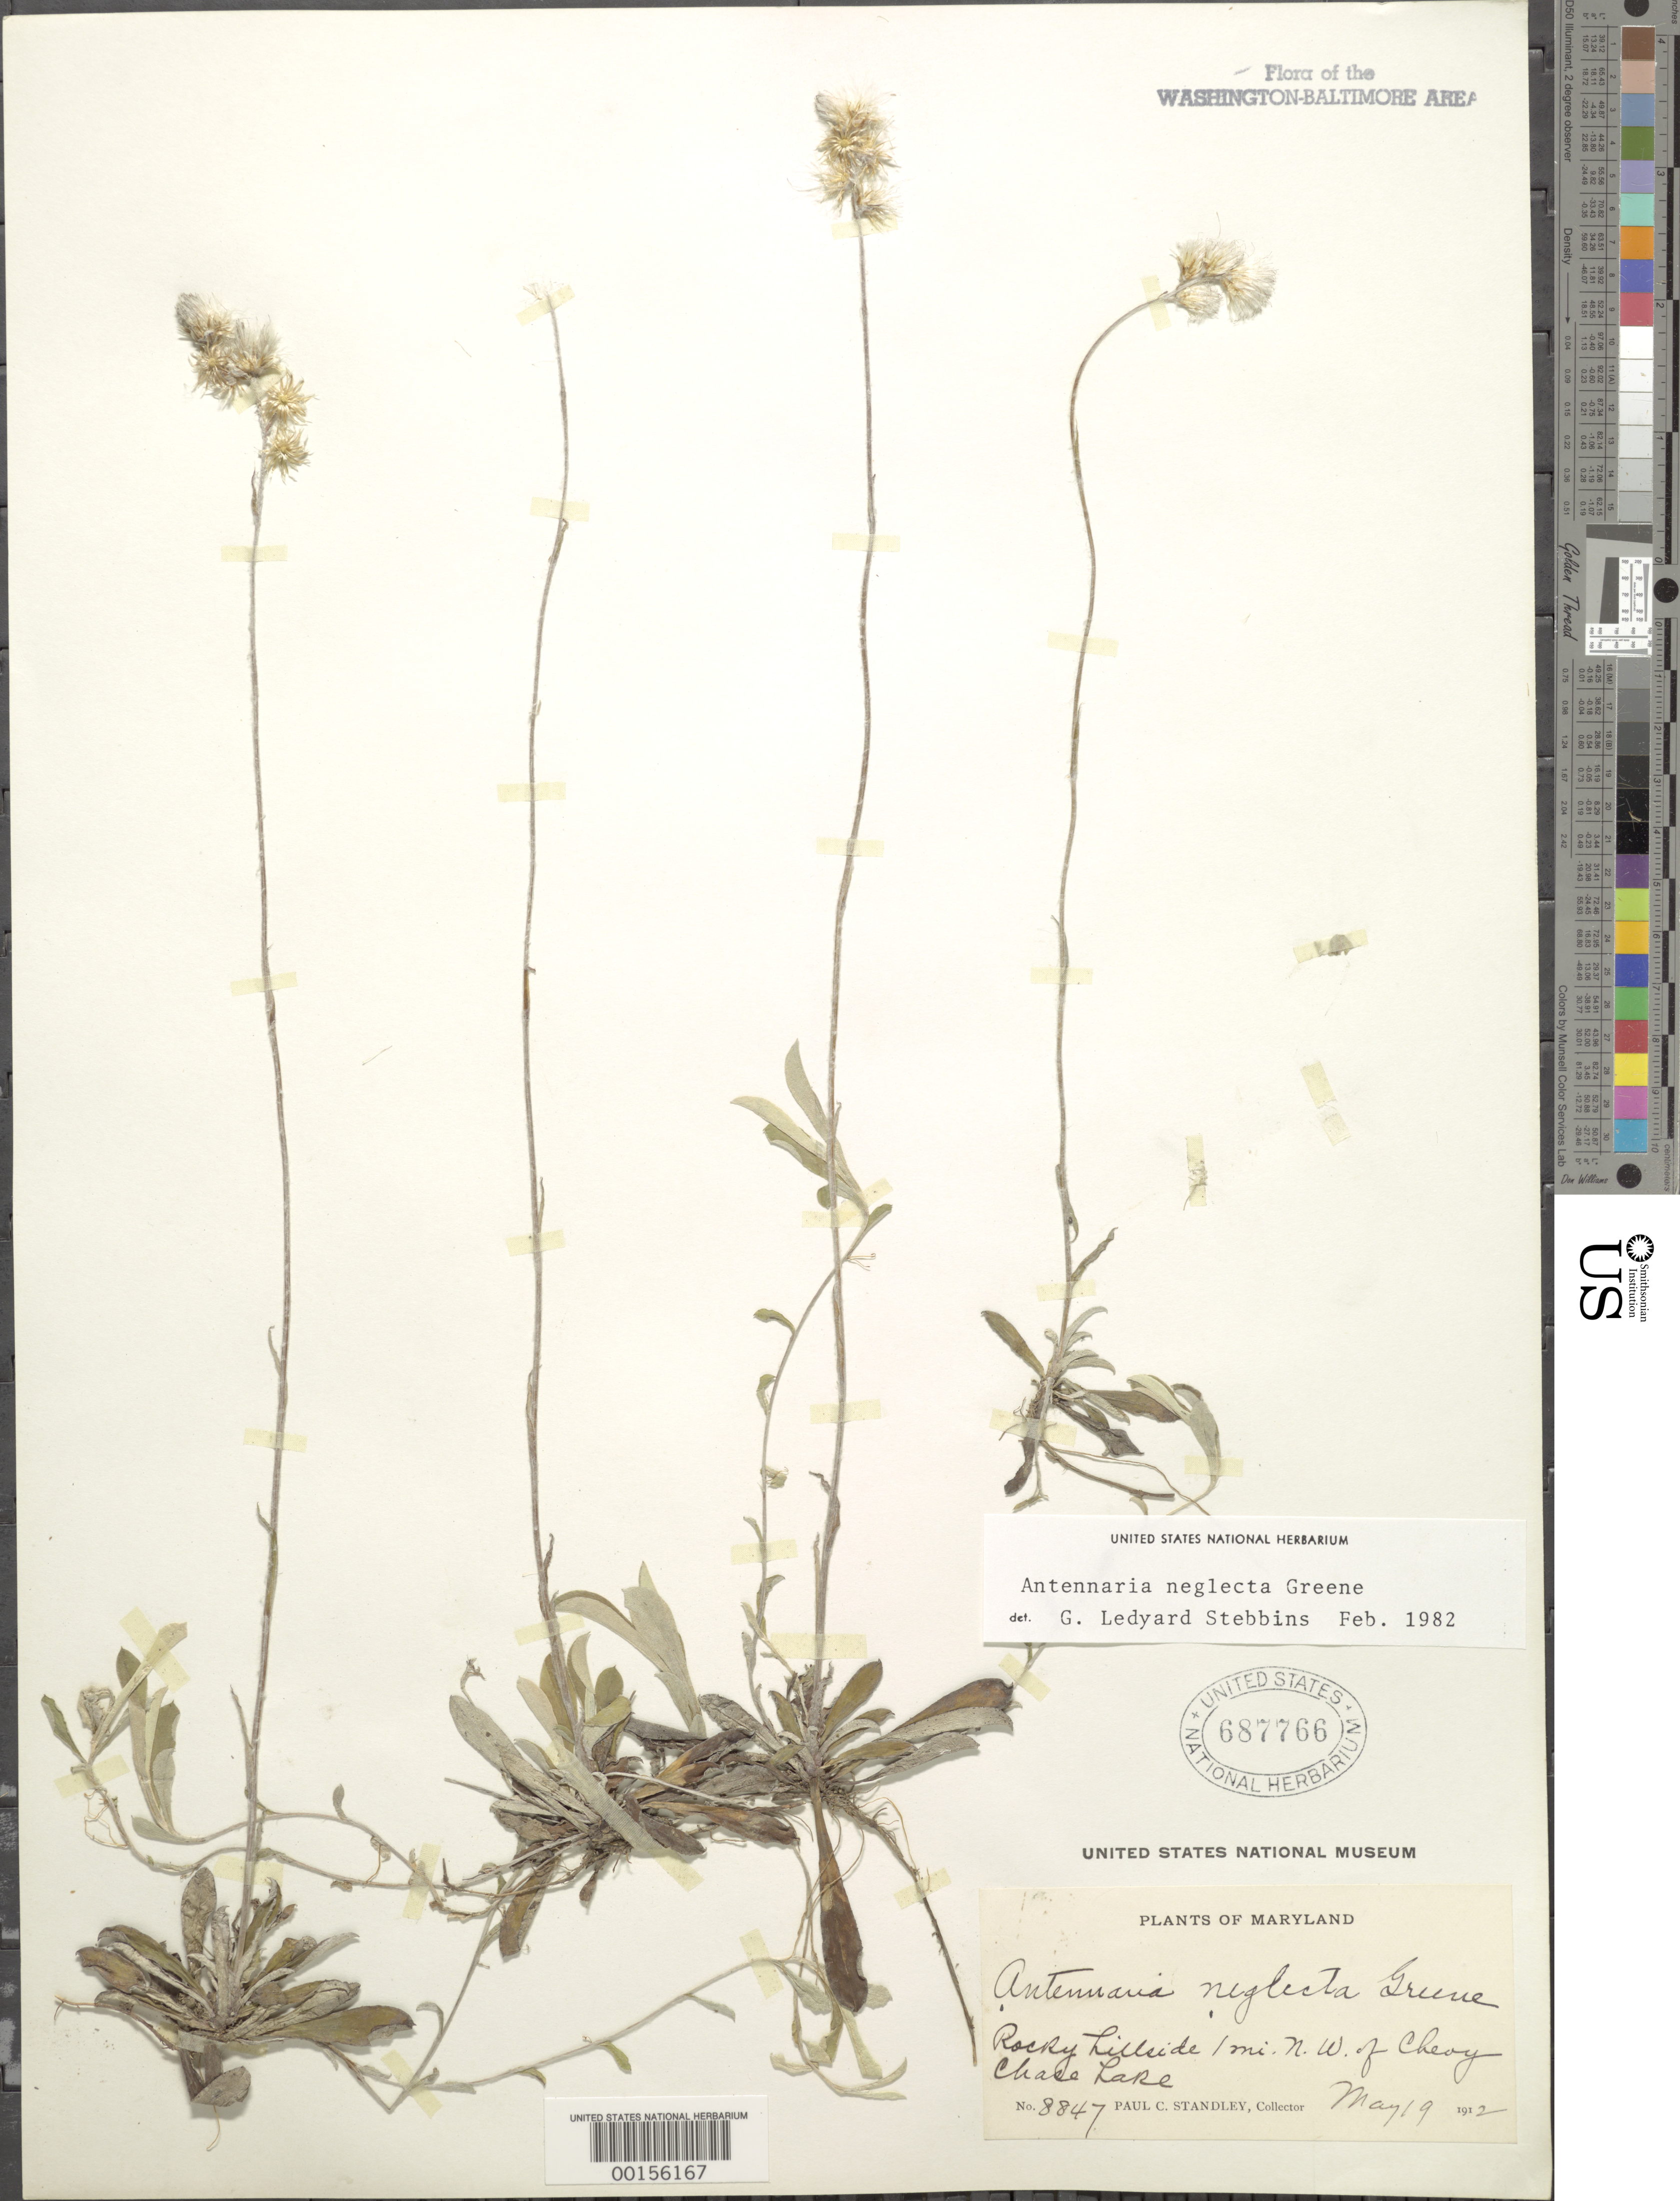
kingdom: Plantae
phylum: Tracheophyta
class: Magnoliopsida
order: Asterales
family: Asteraceae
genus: Antennaria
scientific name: Antennaria neglecta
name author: Greene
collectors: P. C. Standley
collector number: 8847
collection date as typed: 19 May 1912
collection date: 1912-05-19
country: United States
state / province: Maryland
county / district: Montgomery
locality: NW of Chevy Chase Lake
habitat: Rocky hillside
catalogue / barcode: US 687766